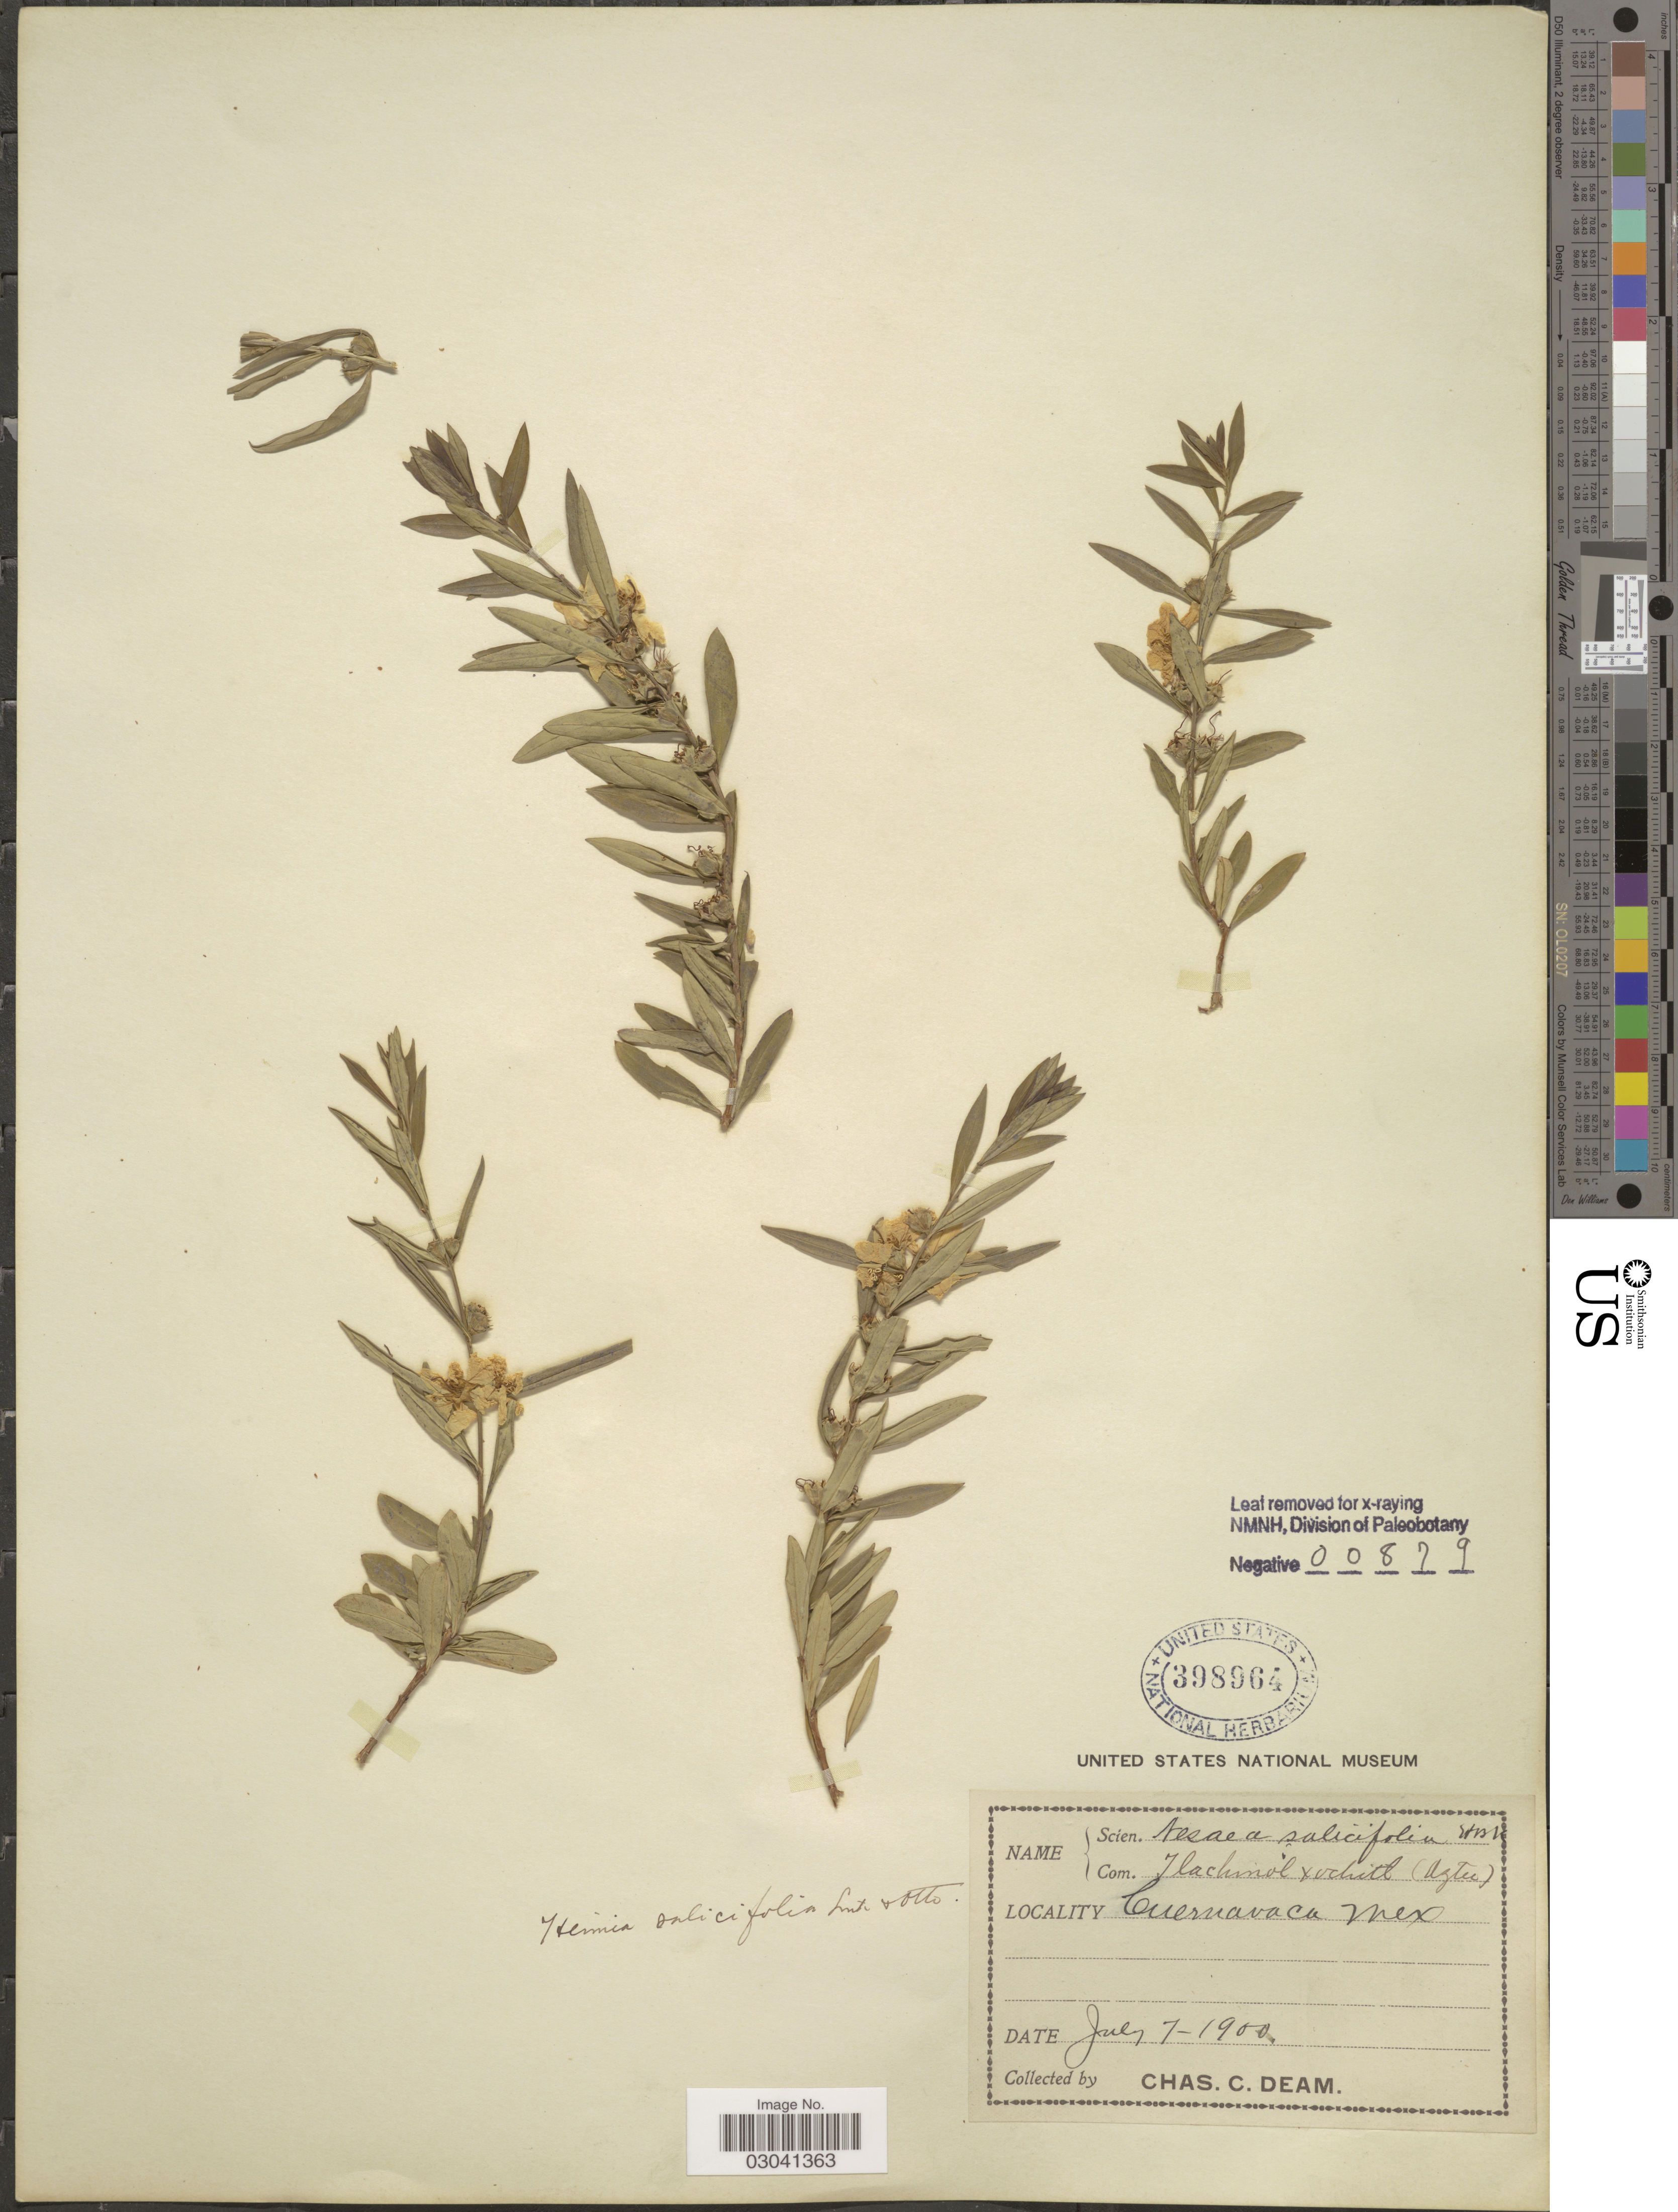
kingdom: Plantae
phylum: Tracheophyta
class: Magnoliopsida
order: Myrtales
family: Lythraceae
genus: Heimia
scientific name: Heimia salicifolia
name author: Link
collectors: C. C. Deam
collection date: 1900-07-07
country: Mexico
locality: Cuernavaca.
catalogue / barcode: US 398964